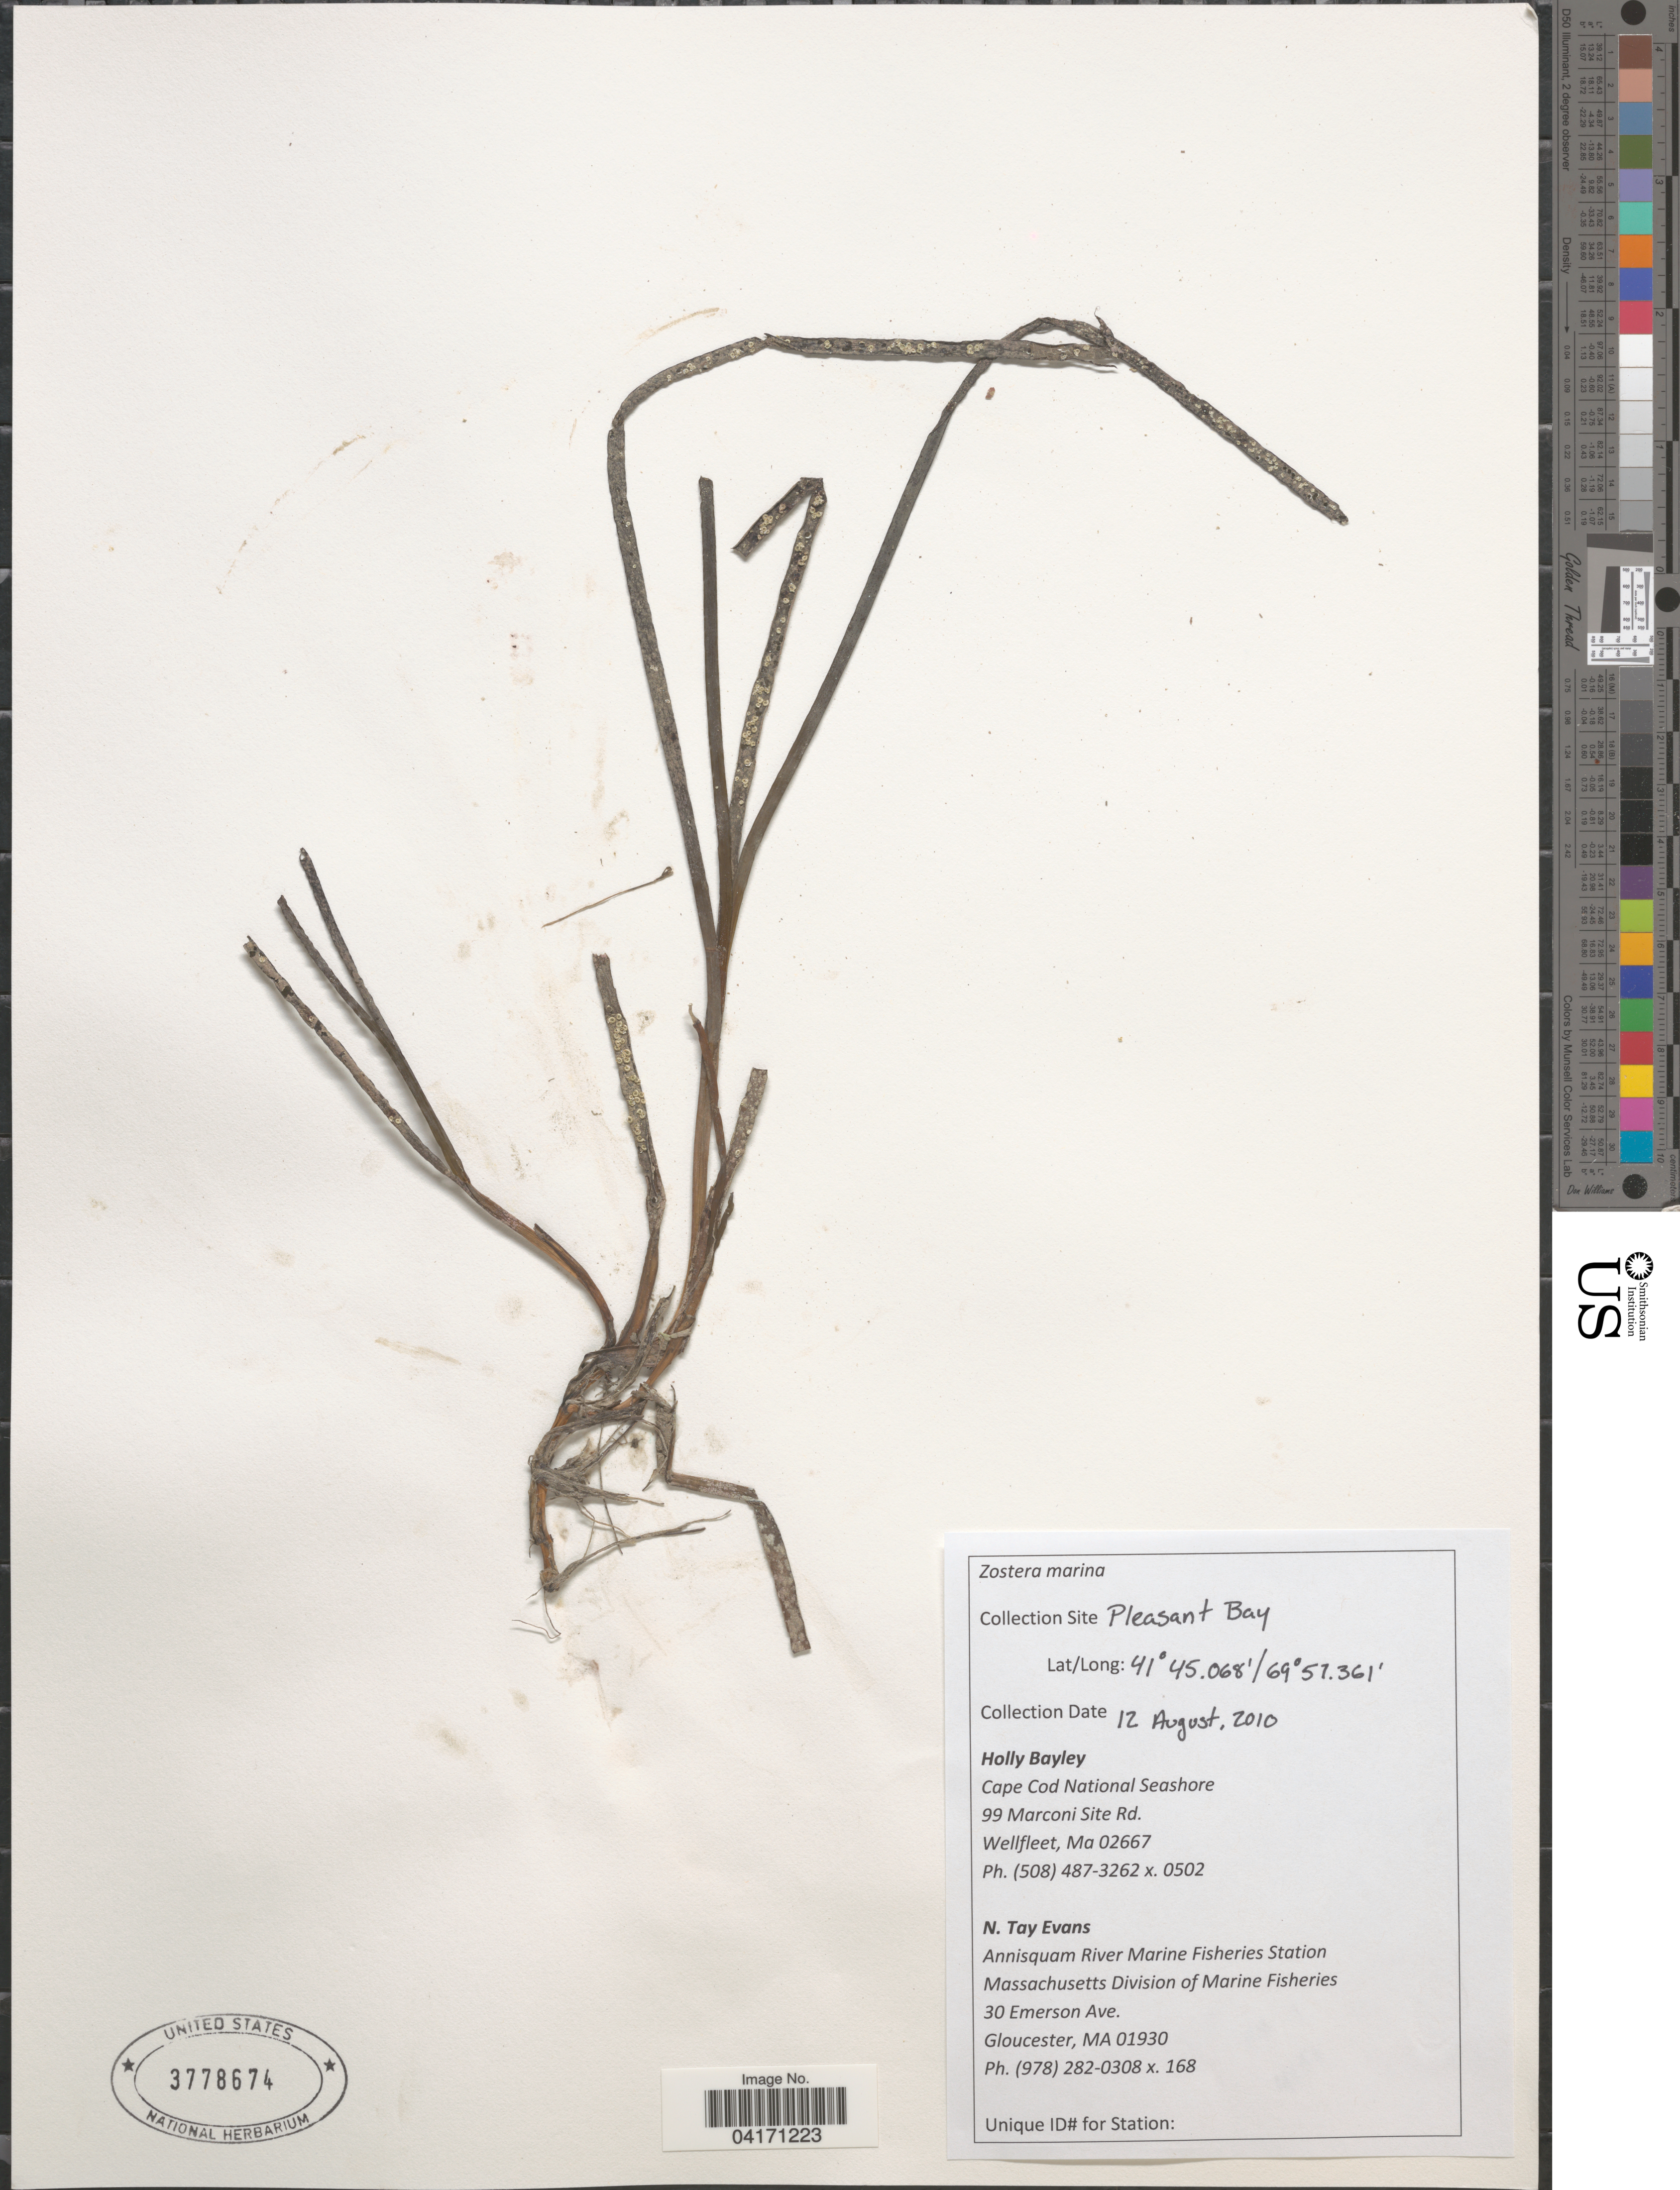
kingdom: Plantae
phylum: Tracheophyta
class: Liliopsida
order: Alismatales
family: Zosteraceae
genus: Zostera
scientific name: Zostera marina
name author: L.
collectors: H. Bayley & N. Evans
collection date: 2010-08-12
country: United States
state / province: Massachusetts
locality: Pleasant Bay.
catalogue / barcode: US 3778674